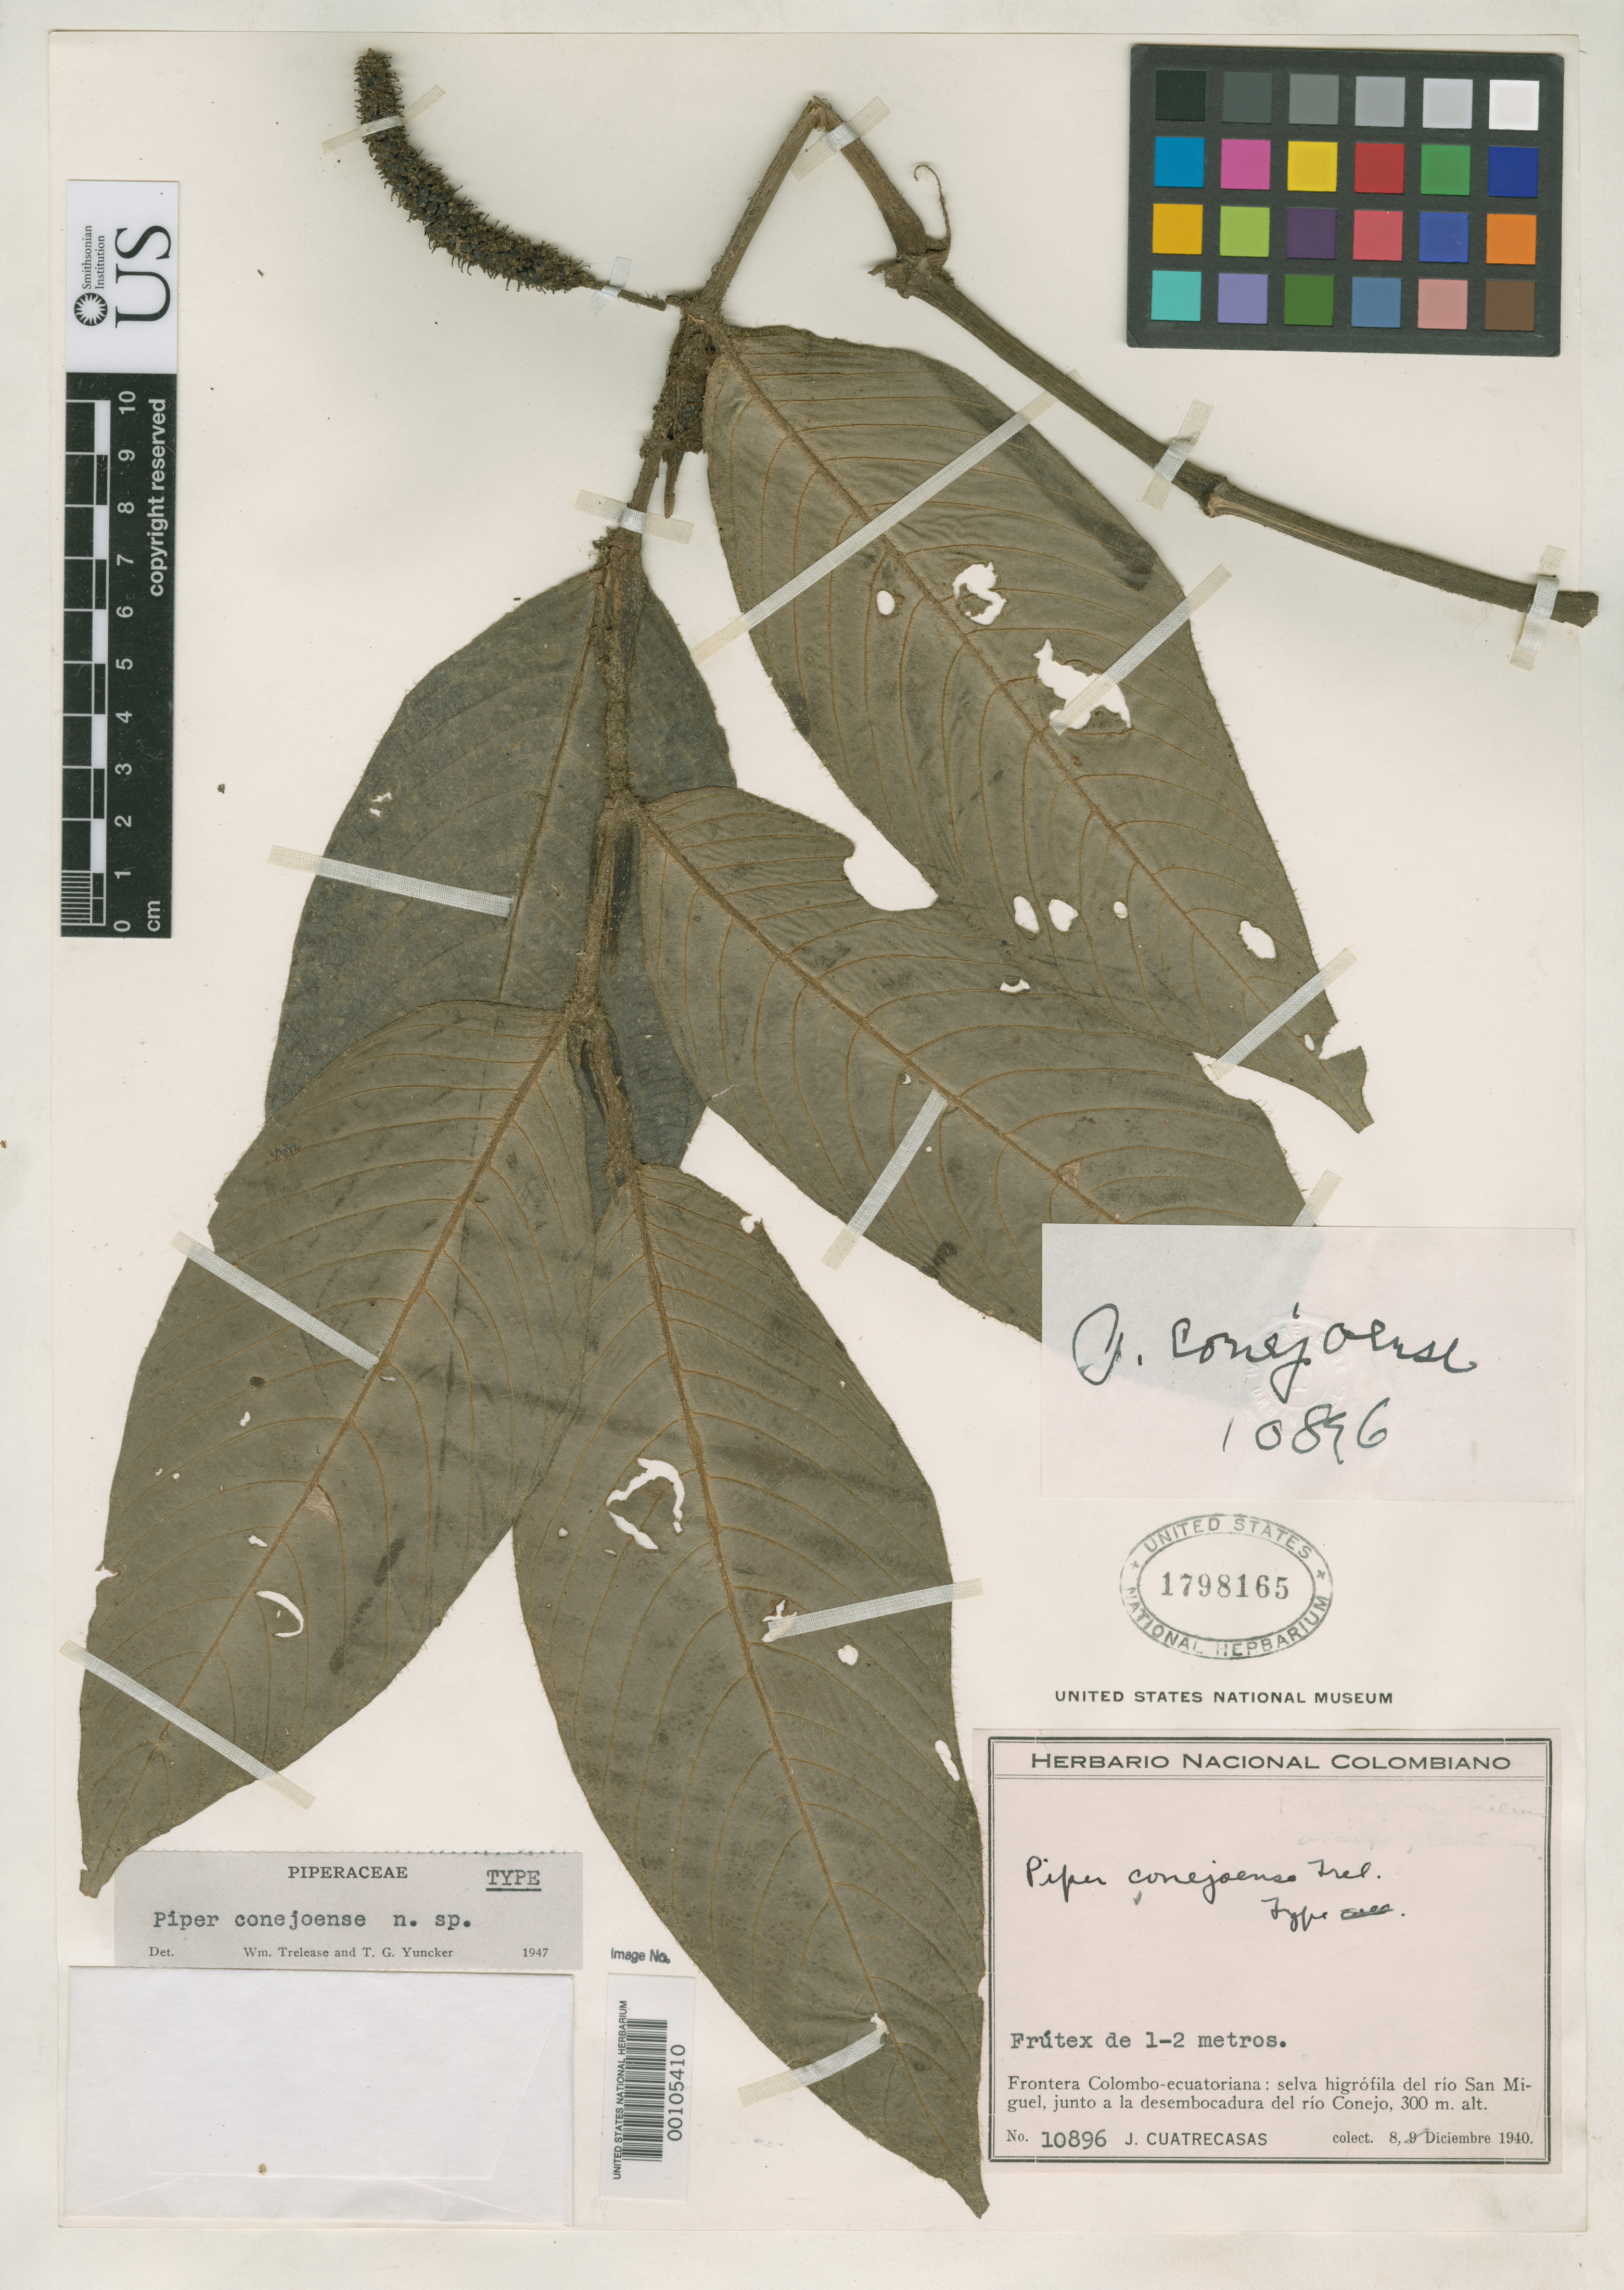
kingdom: Plantae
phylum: Tracheophyta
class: Magnoliopsida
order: Piperales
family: Piperaceae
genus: Piper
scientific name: Piper conejoense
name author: Trel. & Yunck.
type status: Holotype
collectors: J. Cuatrecasas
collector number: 10896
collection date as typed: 08 Dec 1940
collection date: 1940-12-08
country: Colombia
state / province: Putumayo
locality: Junction of Sal Miguel and Conejo Rivers.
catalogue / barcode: US 1798165